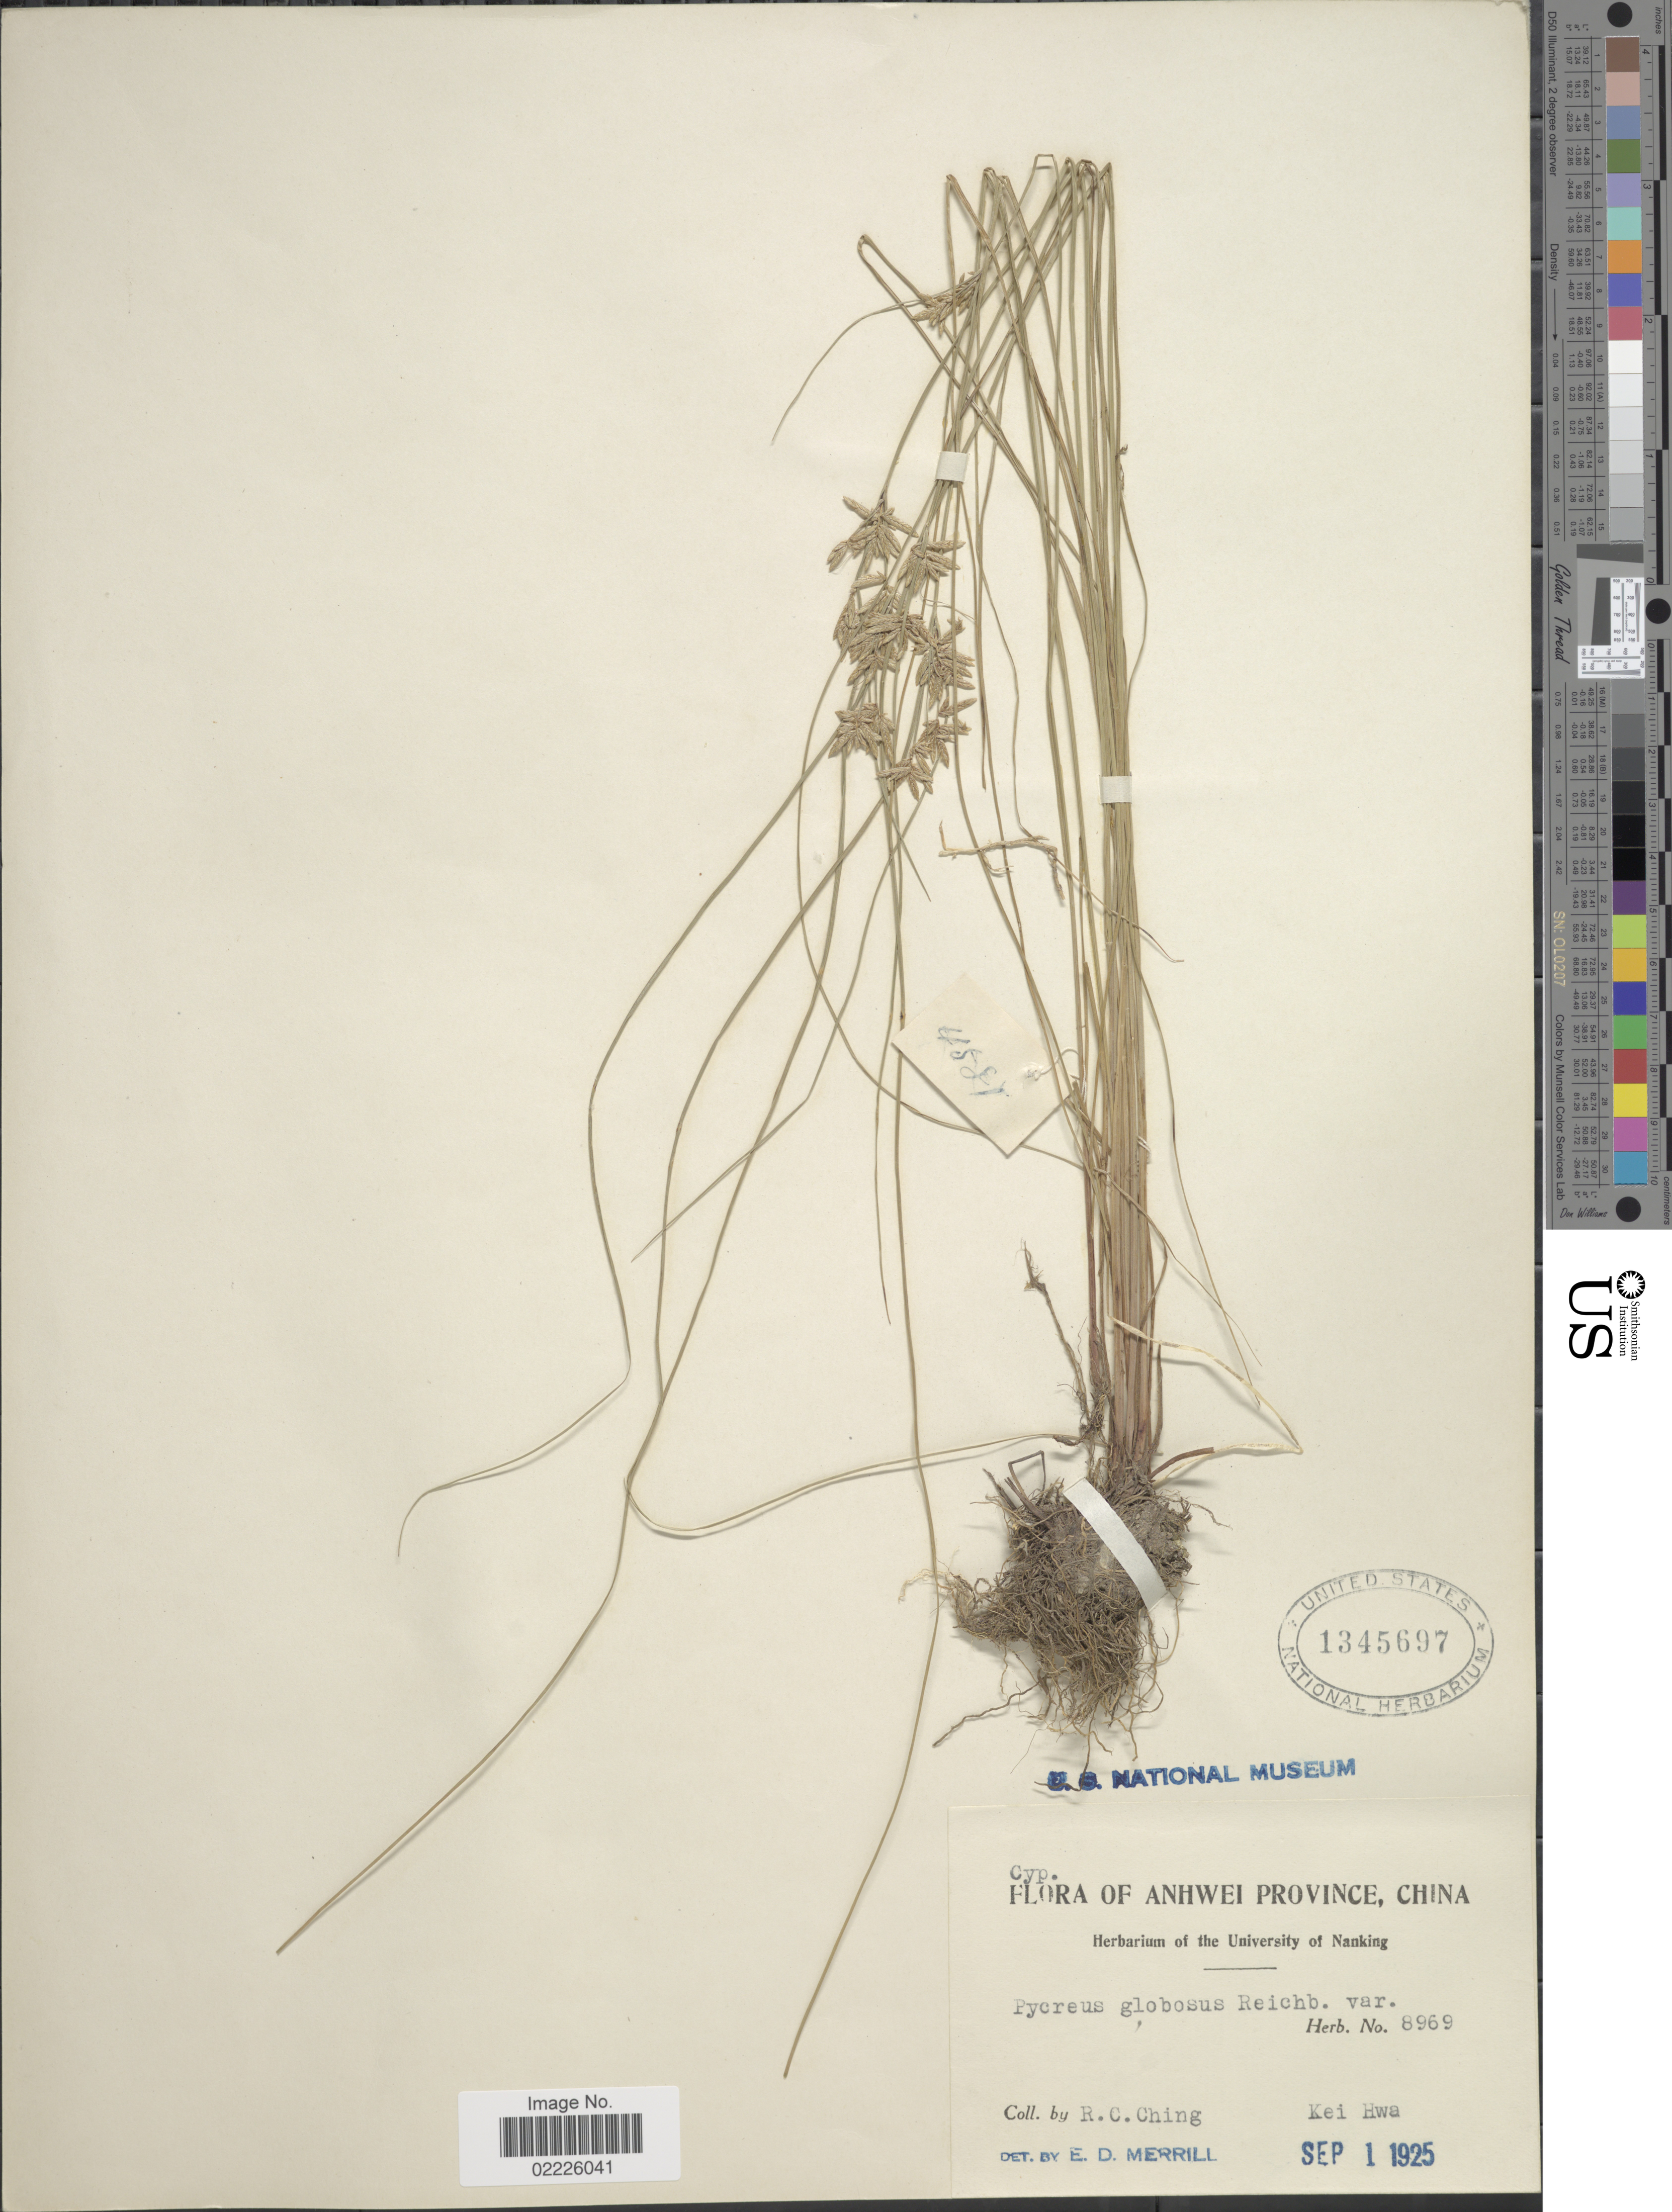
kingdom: Plantae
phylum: Tracheophyta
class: Liliopsida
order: Poales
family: Cyperaceae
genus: Cyperus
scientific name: Cyperus flavidus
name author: Retz.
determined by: Strong, Mark T., (BOT), Smithsonian Institution - National Museum of Natural History (UNITED STATES)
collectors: R. C. Ching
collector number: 8969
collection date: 1925-09-01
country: China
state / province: Anhui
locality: Anhwei Province, China, Kei Hwa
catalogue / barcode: US 1345687